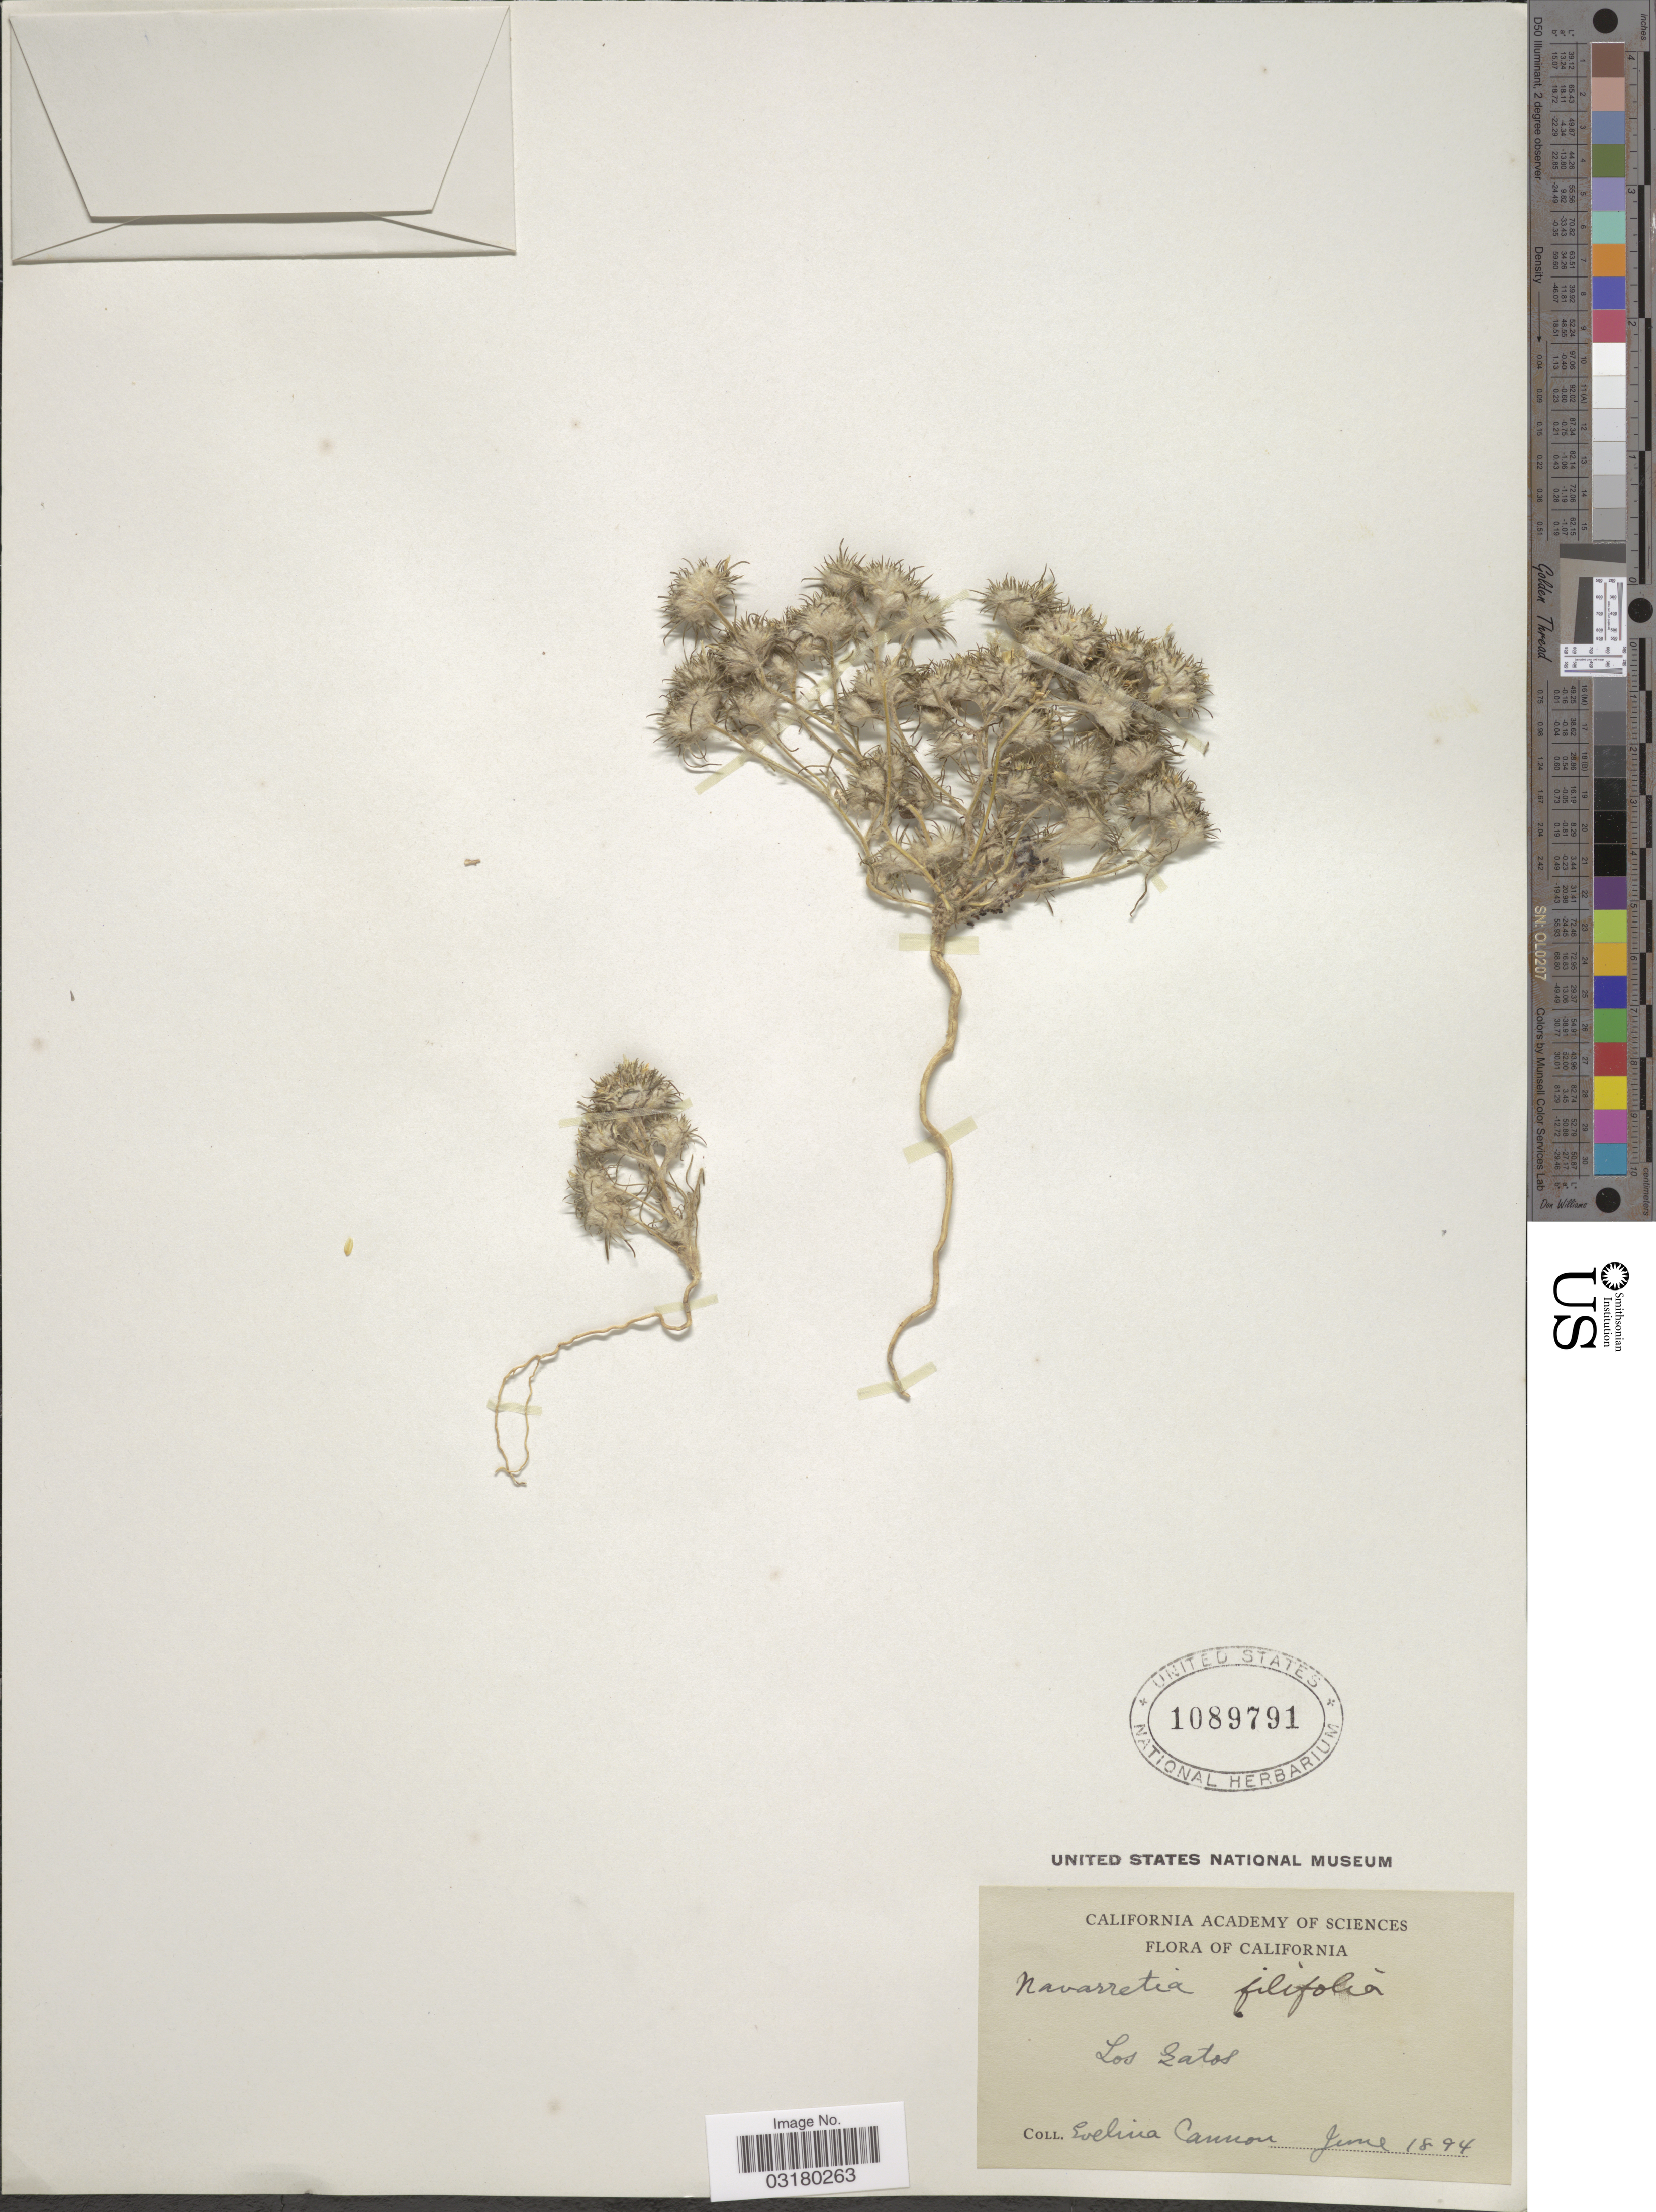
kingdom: Plantae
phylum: Tracheophyta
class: Magnoliopsida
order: Ericales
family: Polemoniaceae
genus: Eriastrum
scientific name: Eriastrum filifolium (Nutt.) Wooton & Standl.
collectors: E. Cannon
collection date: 1894-06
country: United States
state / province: California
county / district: Santa Clara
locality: Los Gatos.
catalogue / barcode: US 1089791